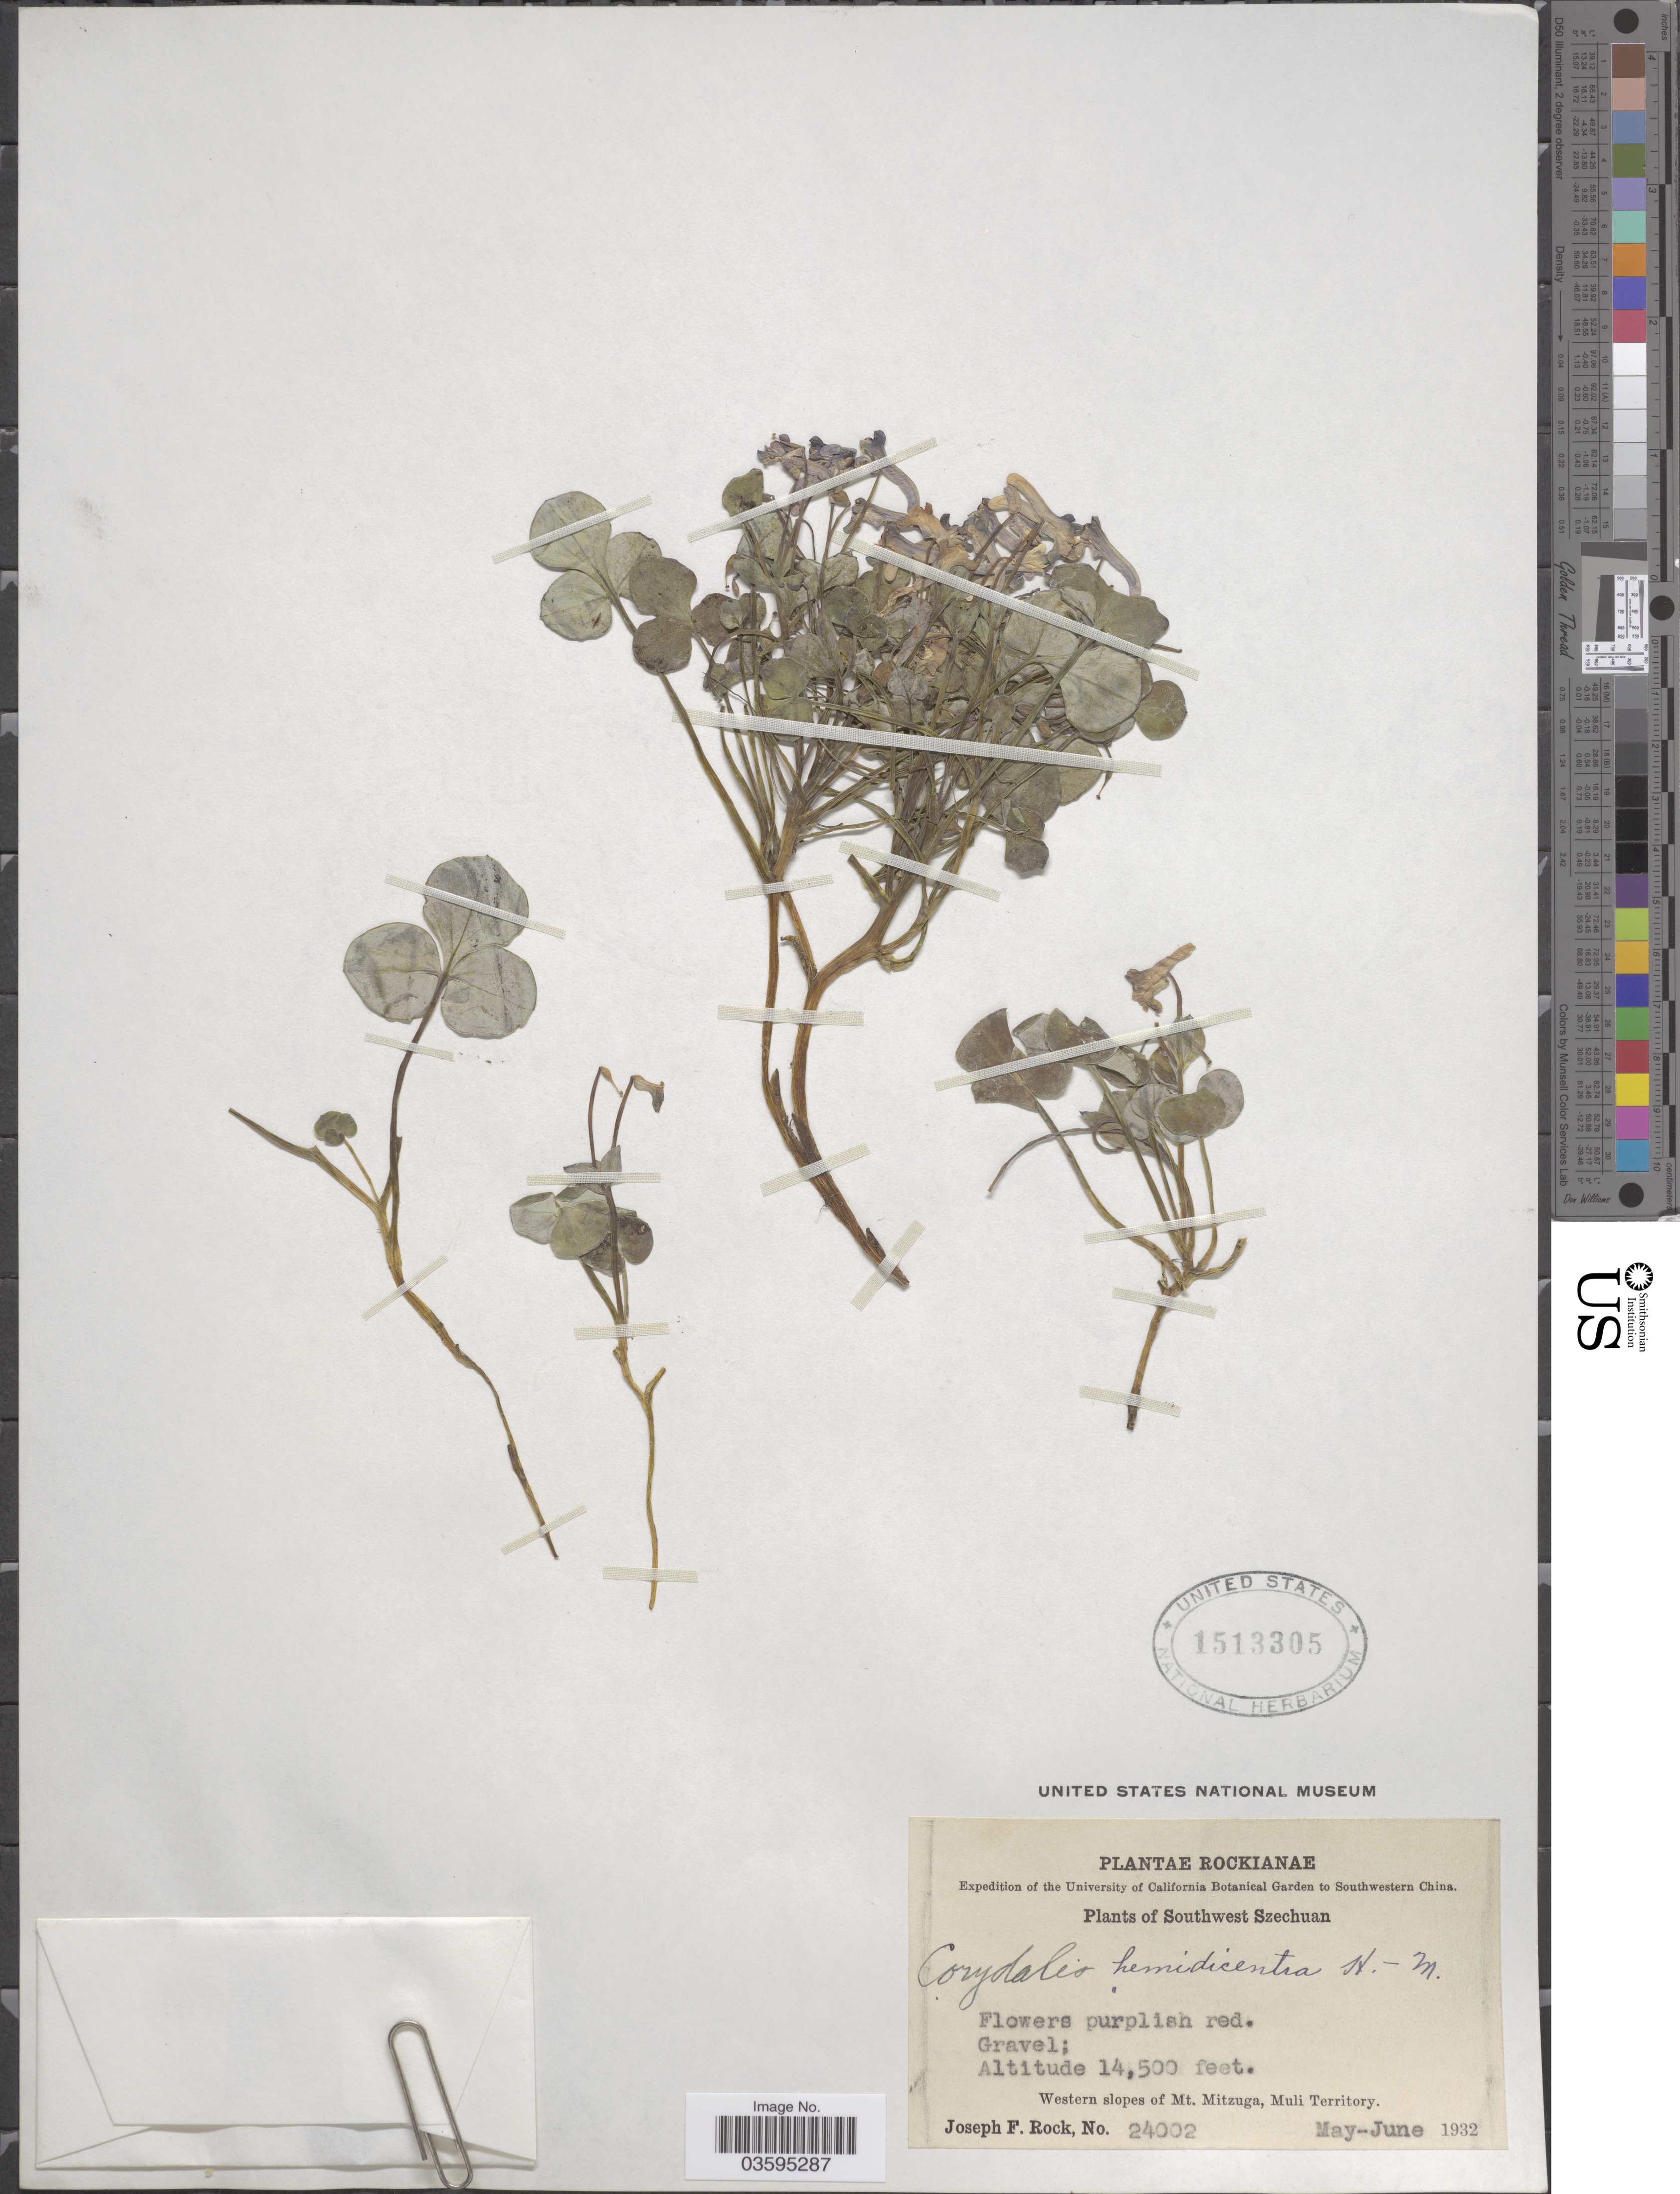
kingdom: Plantae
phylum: Tracheophyta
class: Magnoliopsida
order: Ranunculales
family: Papaveraceae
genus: Corydalis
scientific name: Corydalis hemidicentra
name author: Hand.-Mazz.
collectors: J. F. Rock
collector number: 24002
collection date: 1932-05/1932-06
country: China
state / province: Sichuan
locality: Southwestern China. Southwest Szechuan. Western slopes of Mt. Mitzuga, Muli Territory.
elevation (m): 4420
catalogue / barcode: US 1513305